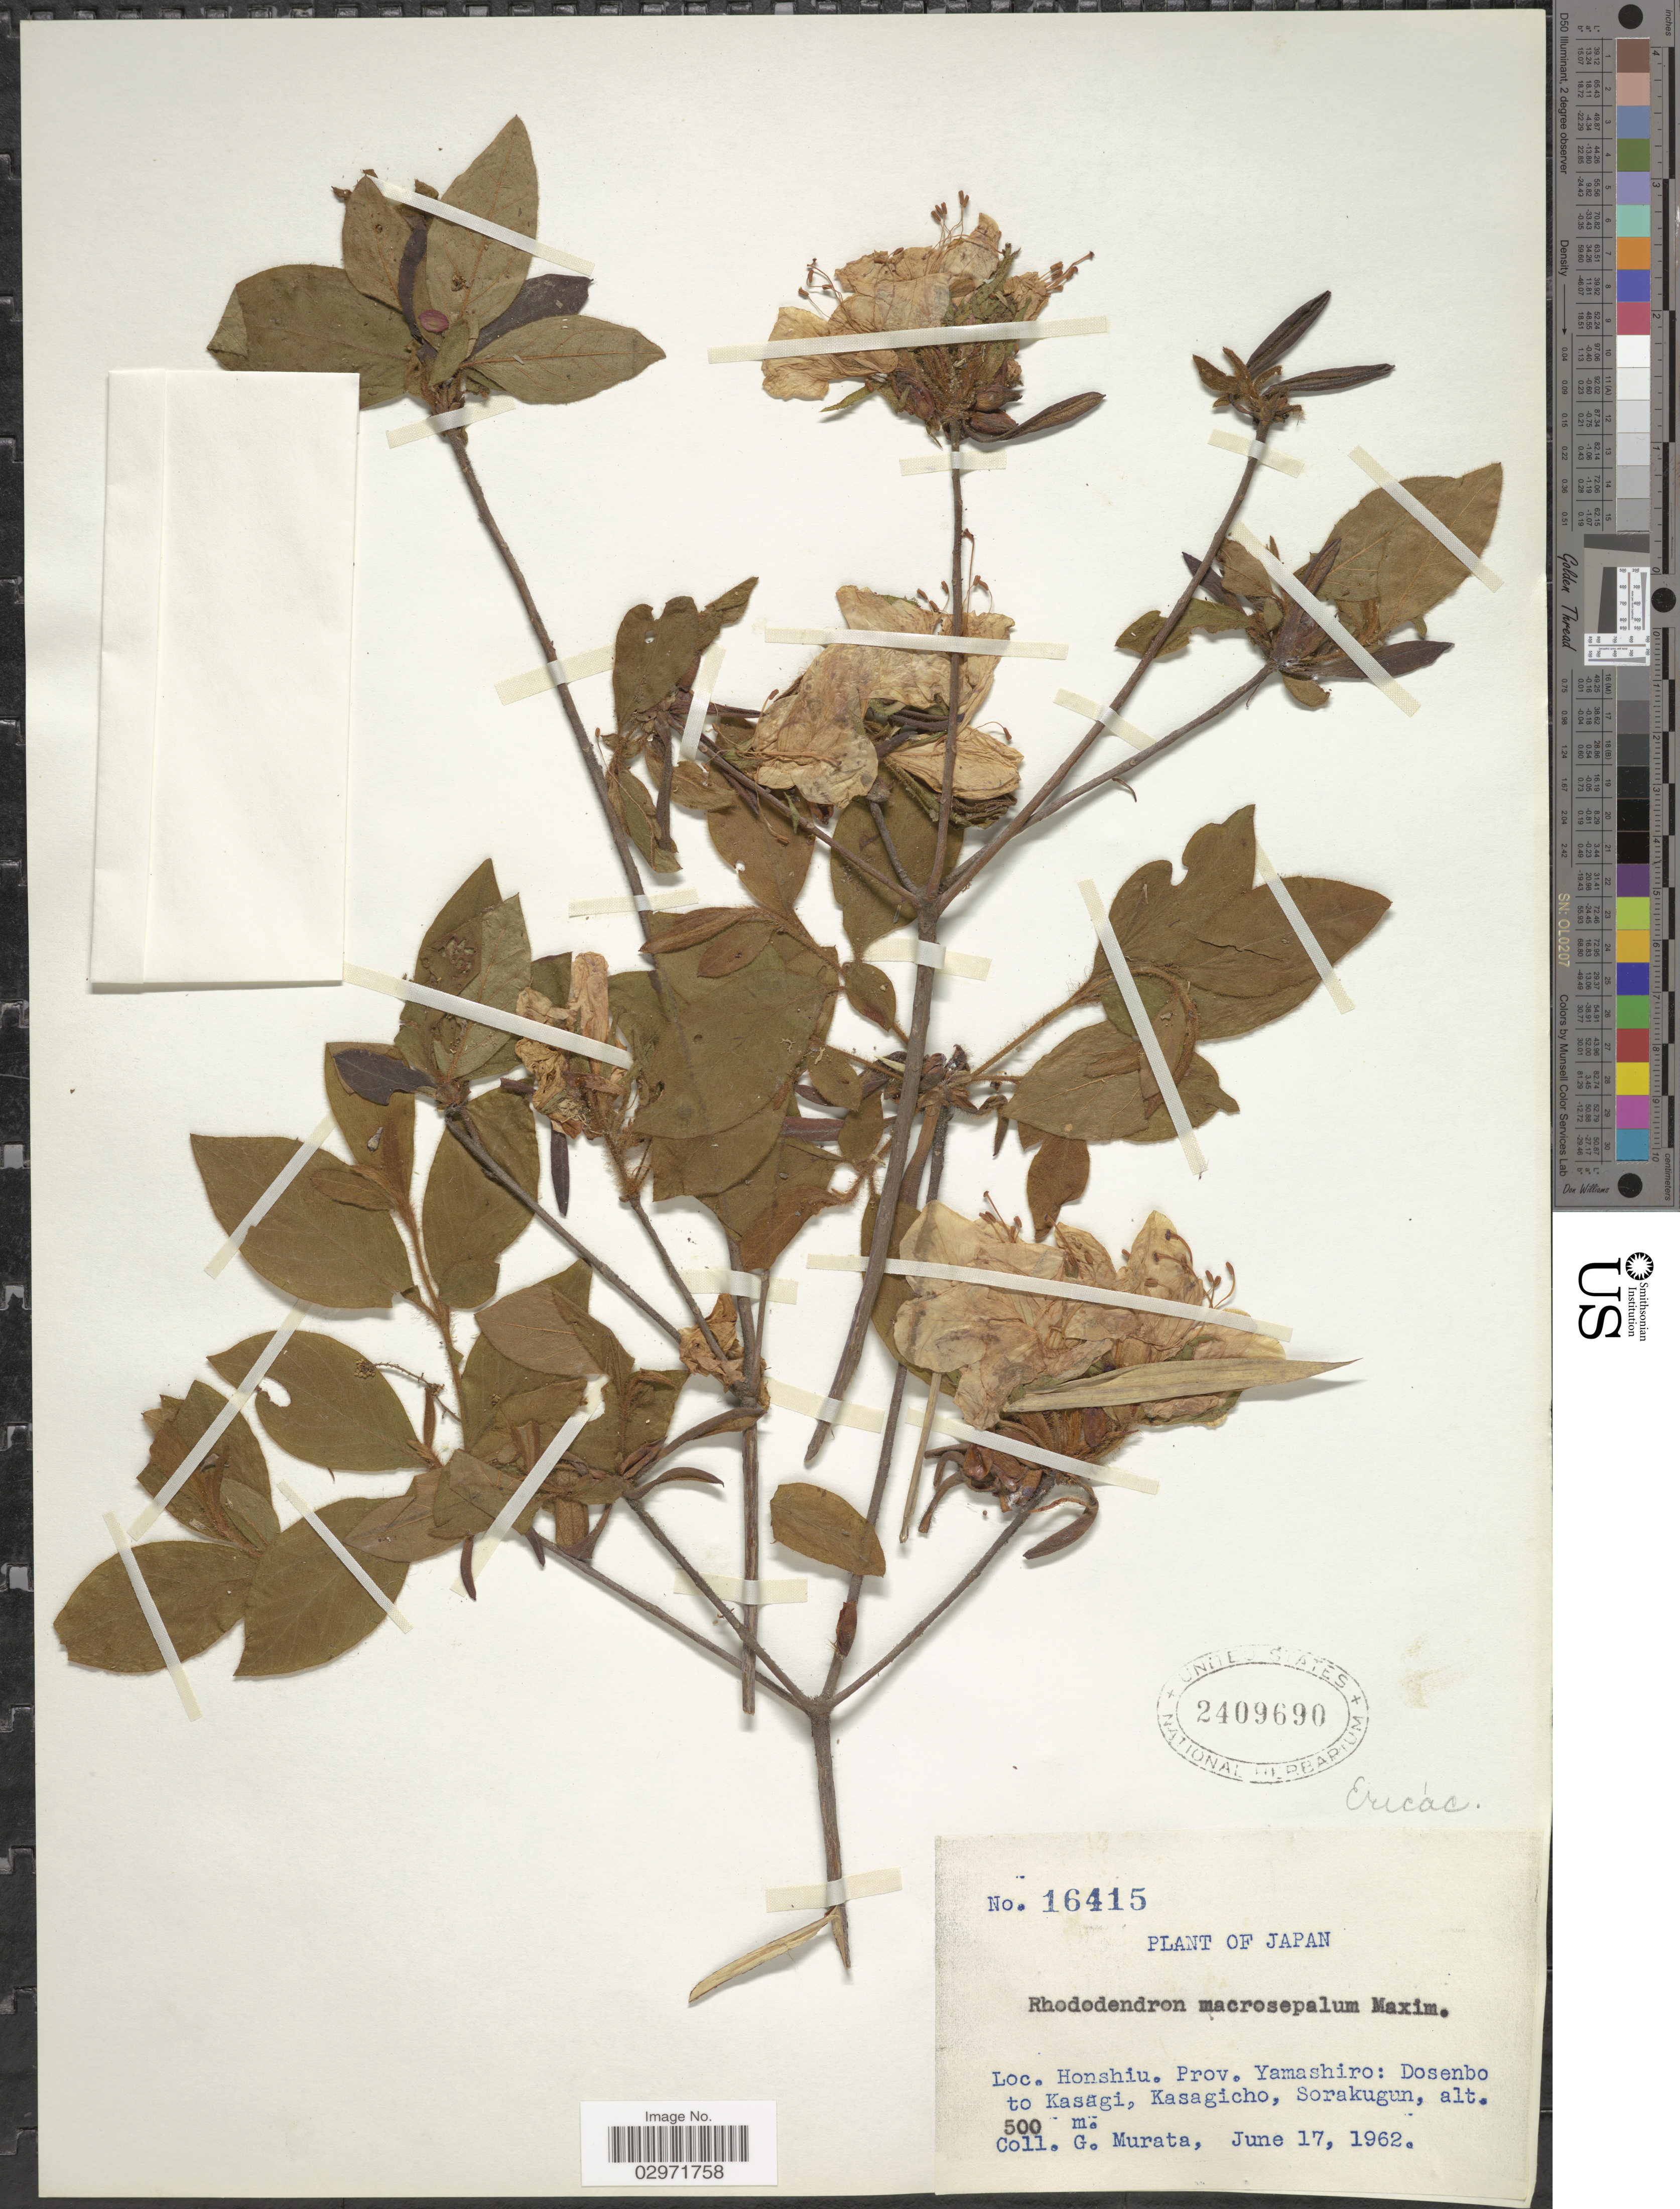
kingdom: Plantae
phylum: Tracheophyta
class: Magnoliopsida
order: Ericales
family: Ericaceae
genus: Rhododendron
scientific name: Rhododendron macrosepalum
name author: Maxim.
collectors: G. Murata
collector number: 16415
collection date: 1962-06-17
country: Japan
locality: Honshiu. Prov. Yamashiro: Dosenbo to Kasagi, Kasagicho, Sorakugun.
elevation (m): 500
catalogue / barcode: US 2409690